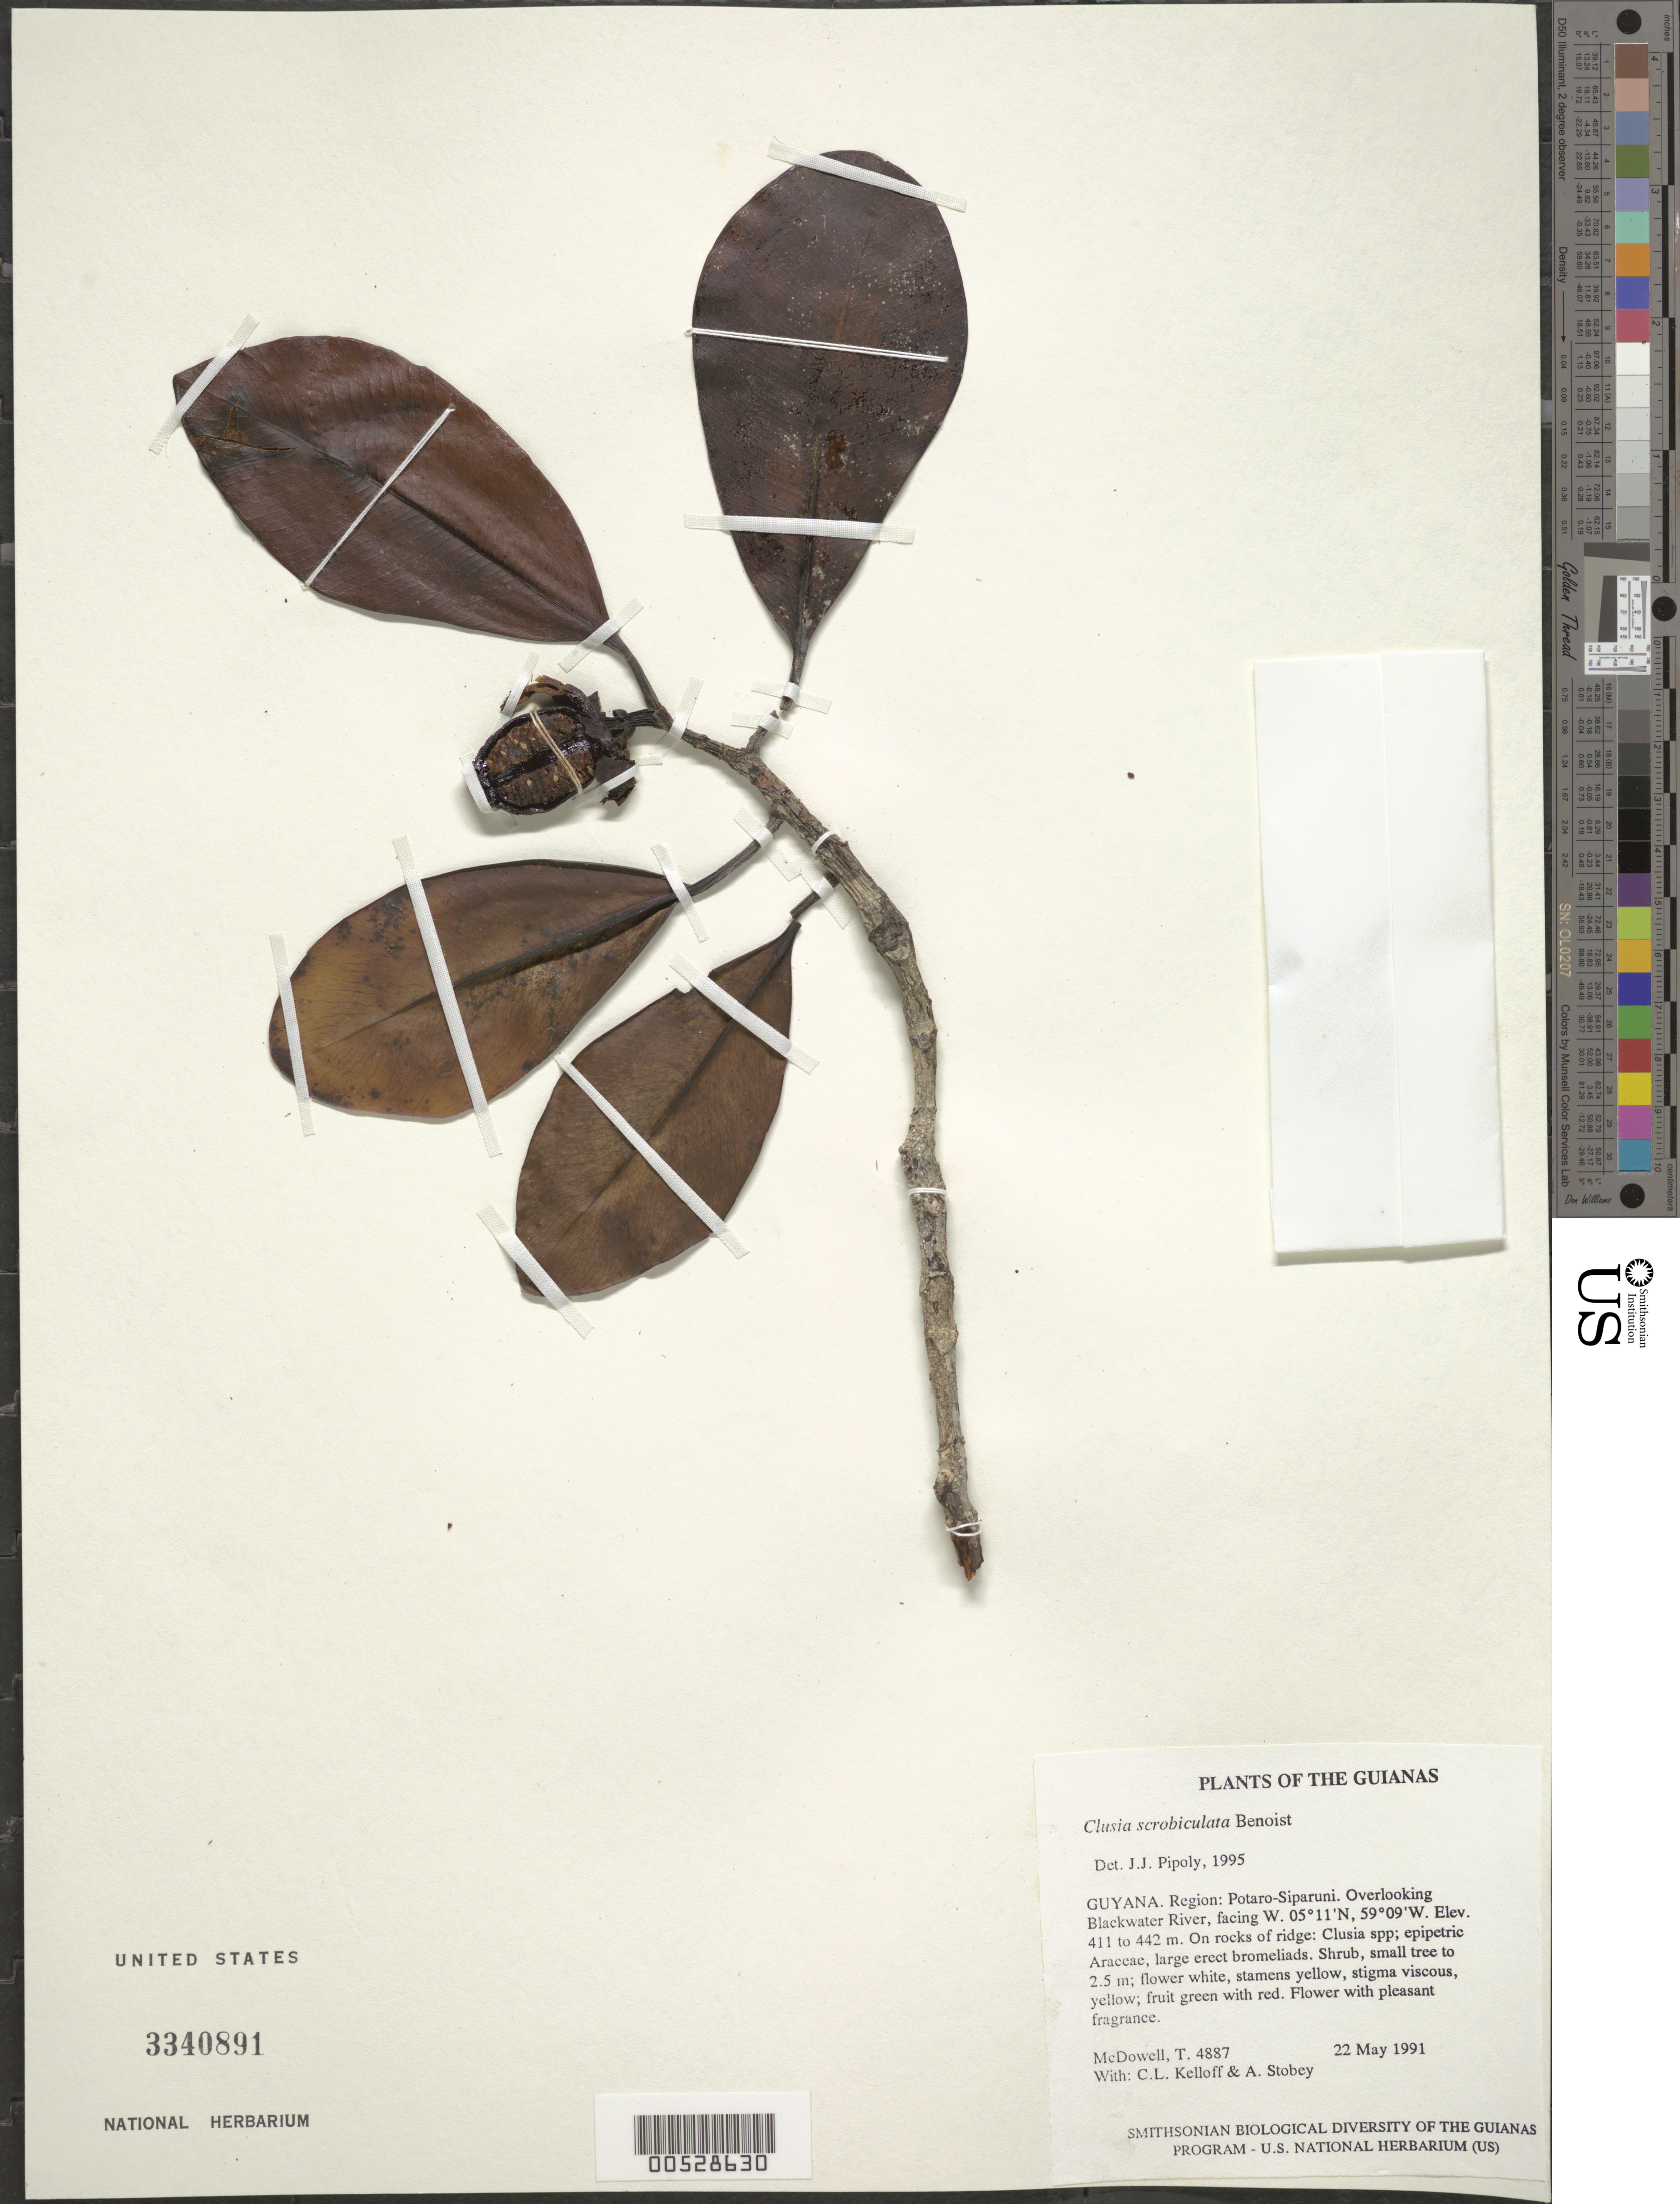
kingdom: Plantae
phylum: Tracheophyta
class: Magnoliopsida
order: Malpighiales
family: Clusiaceae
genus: Clusia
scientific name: Clusia schomburgkiana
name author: (Planch. & Triana) Benth. ex Engl.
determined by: Pipoly, J. J., III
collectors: T. McDowell, C. L. Kelloff & A. Stobey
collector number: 4887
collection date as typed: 22 May 1991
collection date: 1991-05-22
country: Guyana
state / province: Potaro-Siparuni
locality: Overlooking Blackwater River, facing W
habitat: On rocks of ridge: Clusia spp; epipetric Araceae, large erect bromeliads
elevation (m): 411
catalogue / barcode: US 3340891